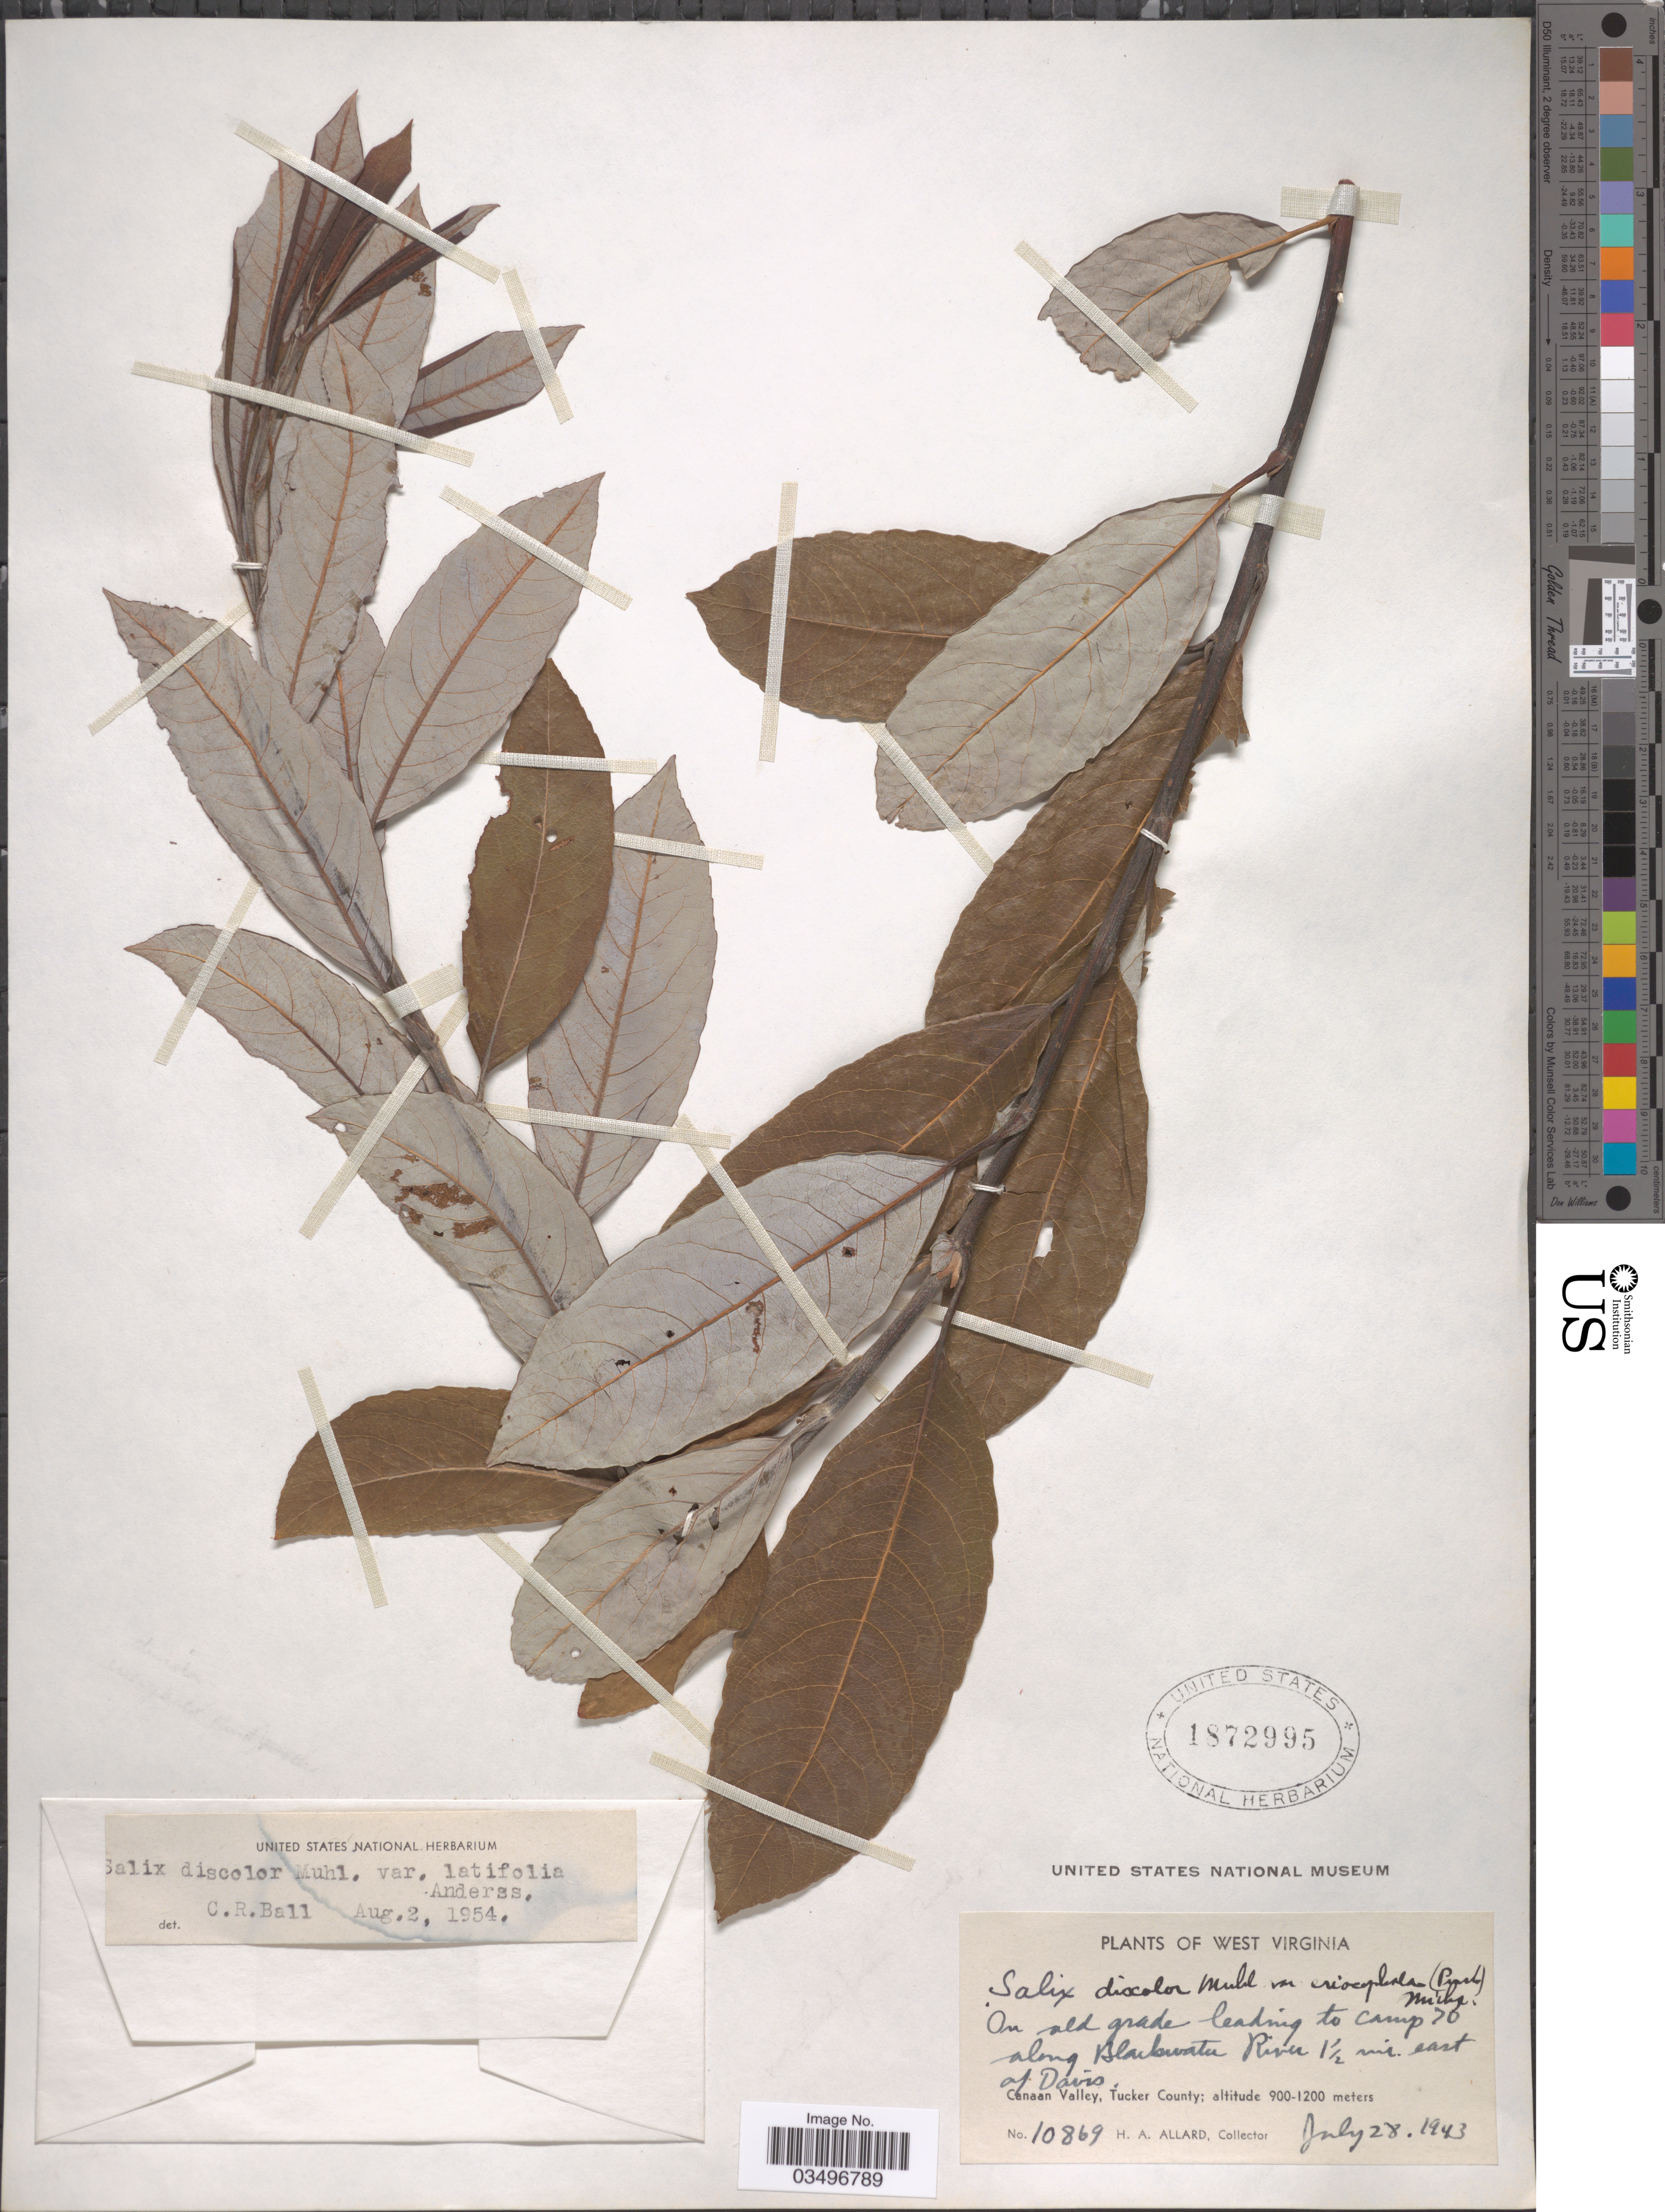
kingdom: Plantae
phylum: Tracheophyta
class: Magnoliopsida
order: Malpighiales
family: Salicaceae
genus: Salix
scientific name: Salix discolor var. latifolia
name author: Andersson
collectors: H. A. Allard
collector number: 10869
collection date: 1943-07-28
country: United States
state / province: West Virginia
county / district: Tucker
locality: On old grade leading to Camp 70 along Blackwater River 1½ mi. east of Davis. Canaan Valley, Tucker County.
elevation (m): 900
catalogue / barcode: US 1872995